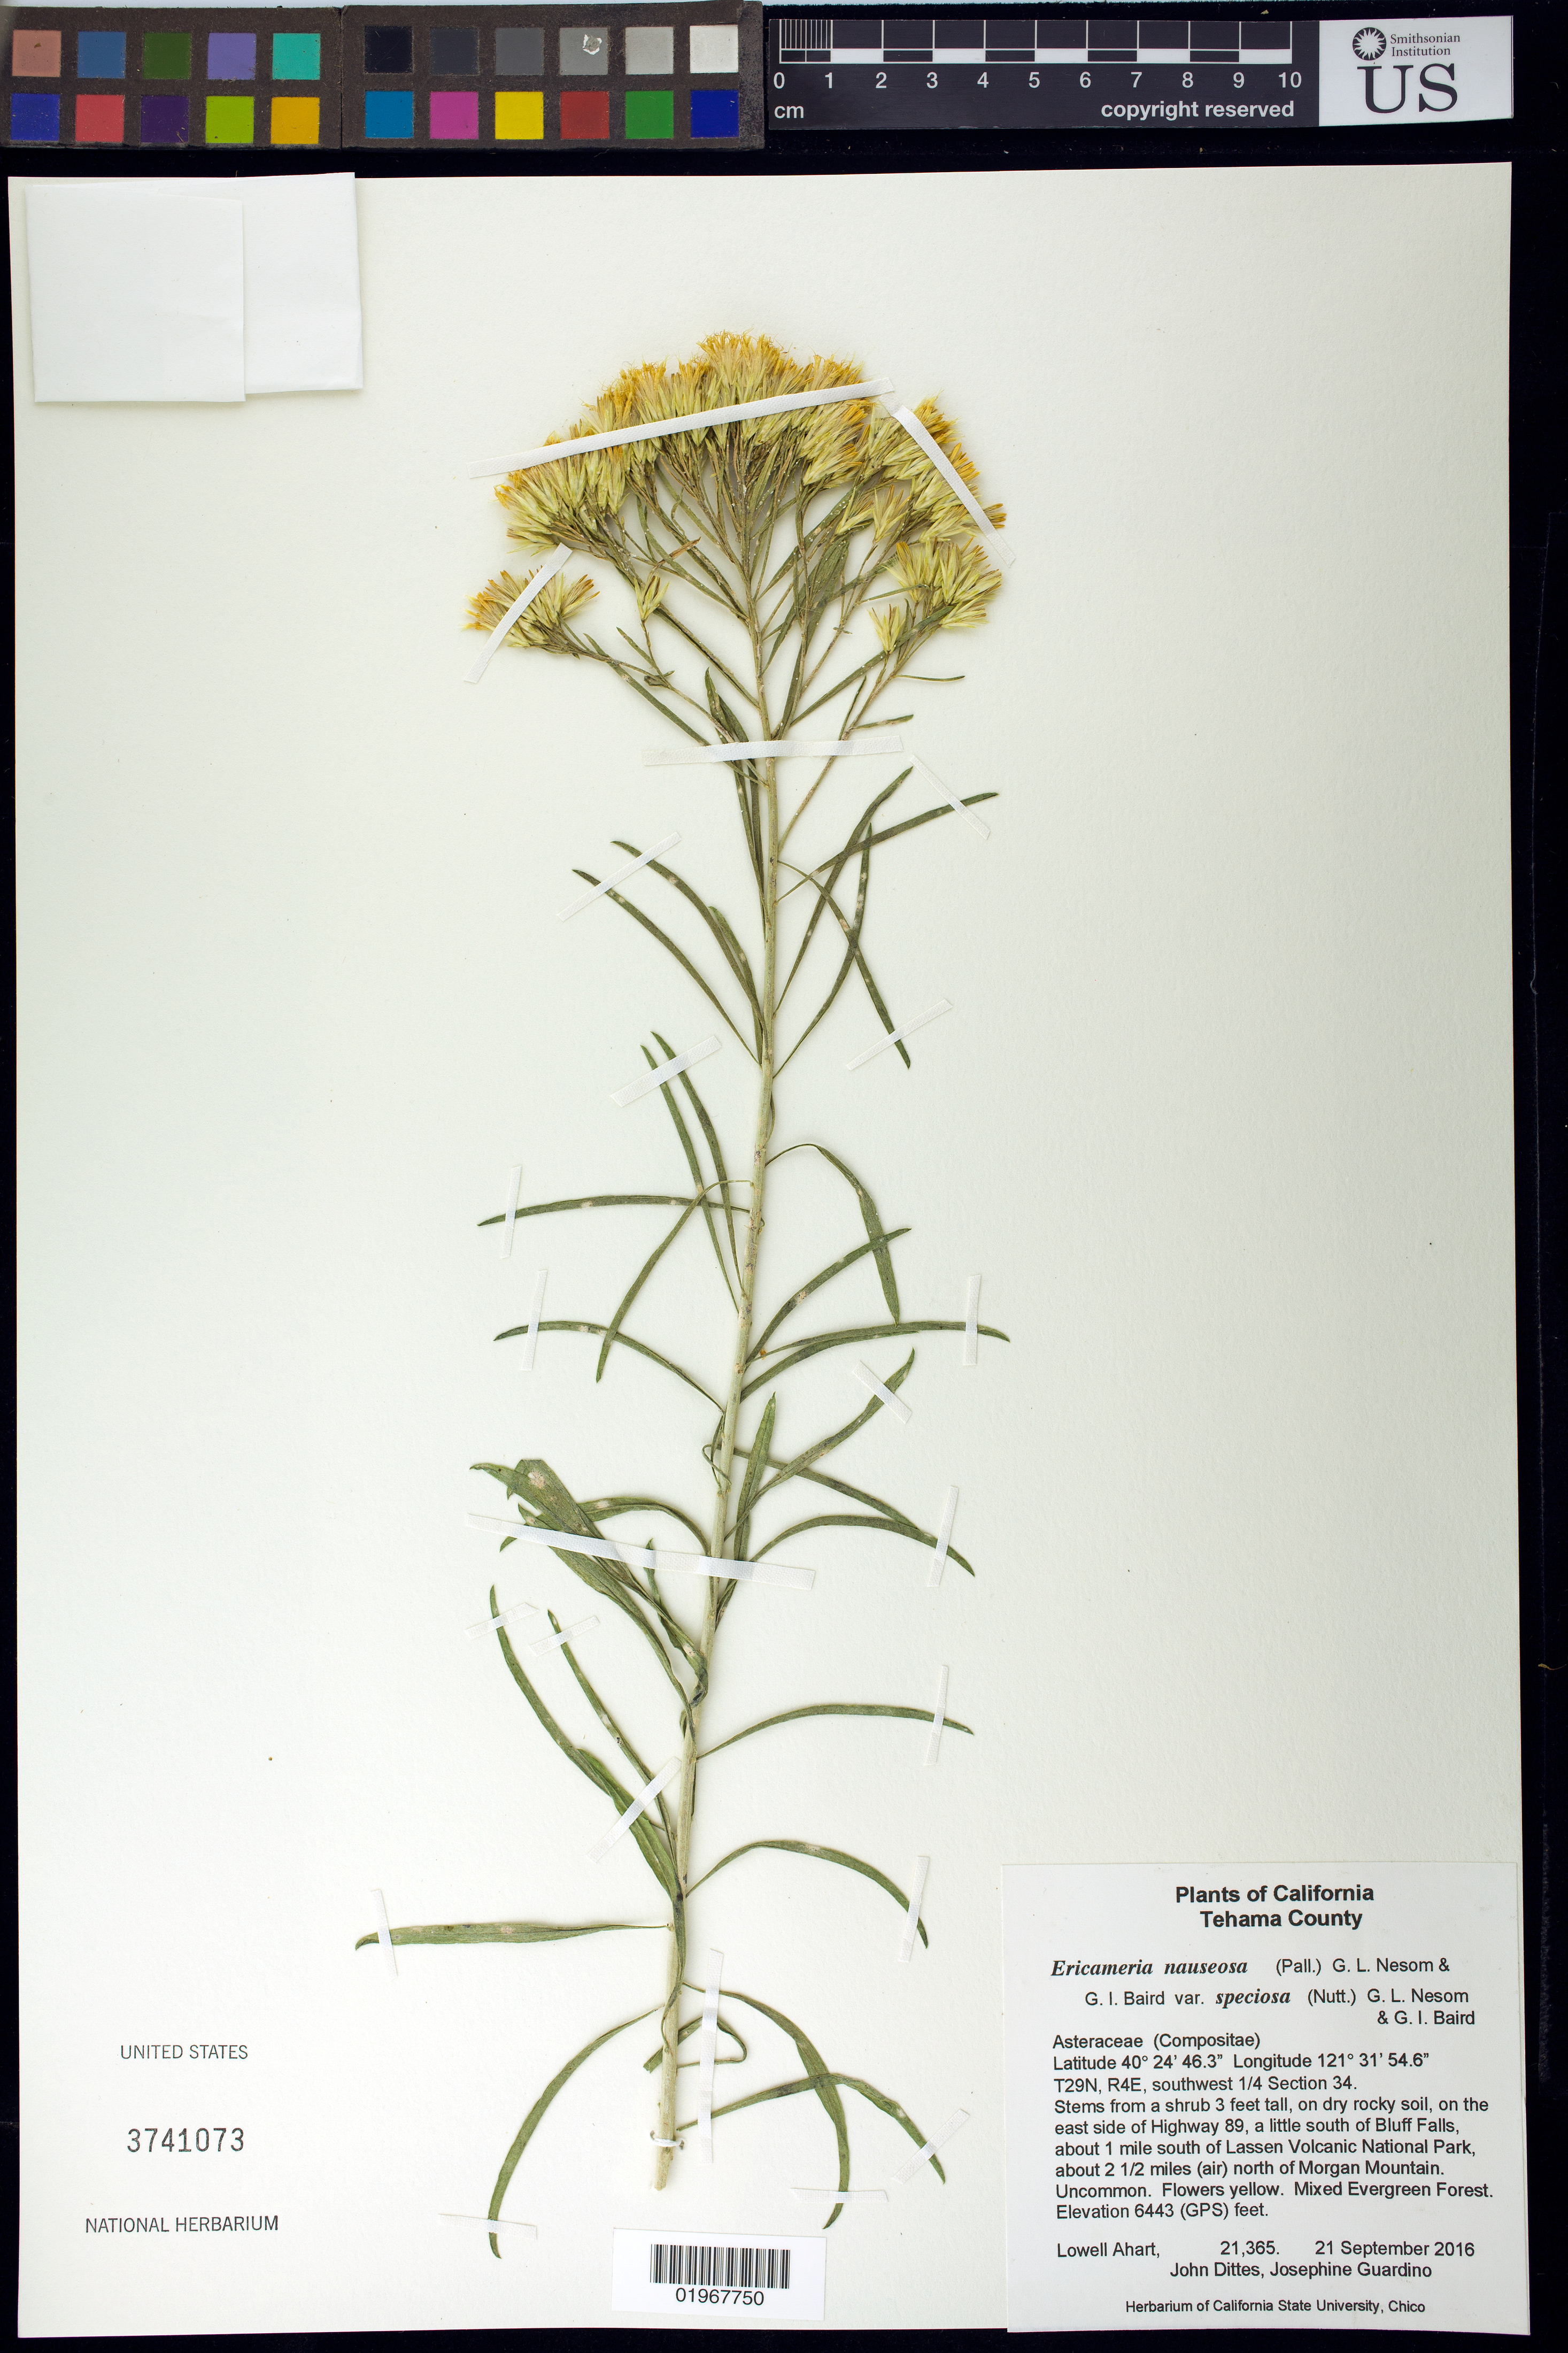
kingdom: Plantae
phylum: Tracheophyta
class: Magnoliopsida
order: Asterales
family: Asteraceae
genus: Ericameria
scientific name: Ericameria nauseosa var. speciosa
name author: (Nutt.) G.L. Nesom & G.I. Baird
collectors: L. Ahart, J. Dittes & J. Guardino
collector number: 21365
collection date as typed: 21 September 2016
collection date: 2016-09-21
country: United States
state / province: California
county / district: Tehama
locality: T29N, R4E, southwest 1/4 Section 34. East side of Highway 89, a little south of Bluff Falls, about 1 mile south of Lassen Volcanic National Park, about 2 1/2 miles (air) north of Morgan Mountain.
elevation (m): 1964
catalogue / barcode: US 3741073